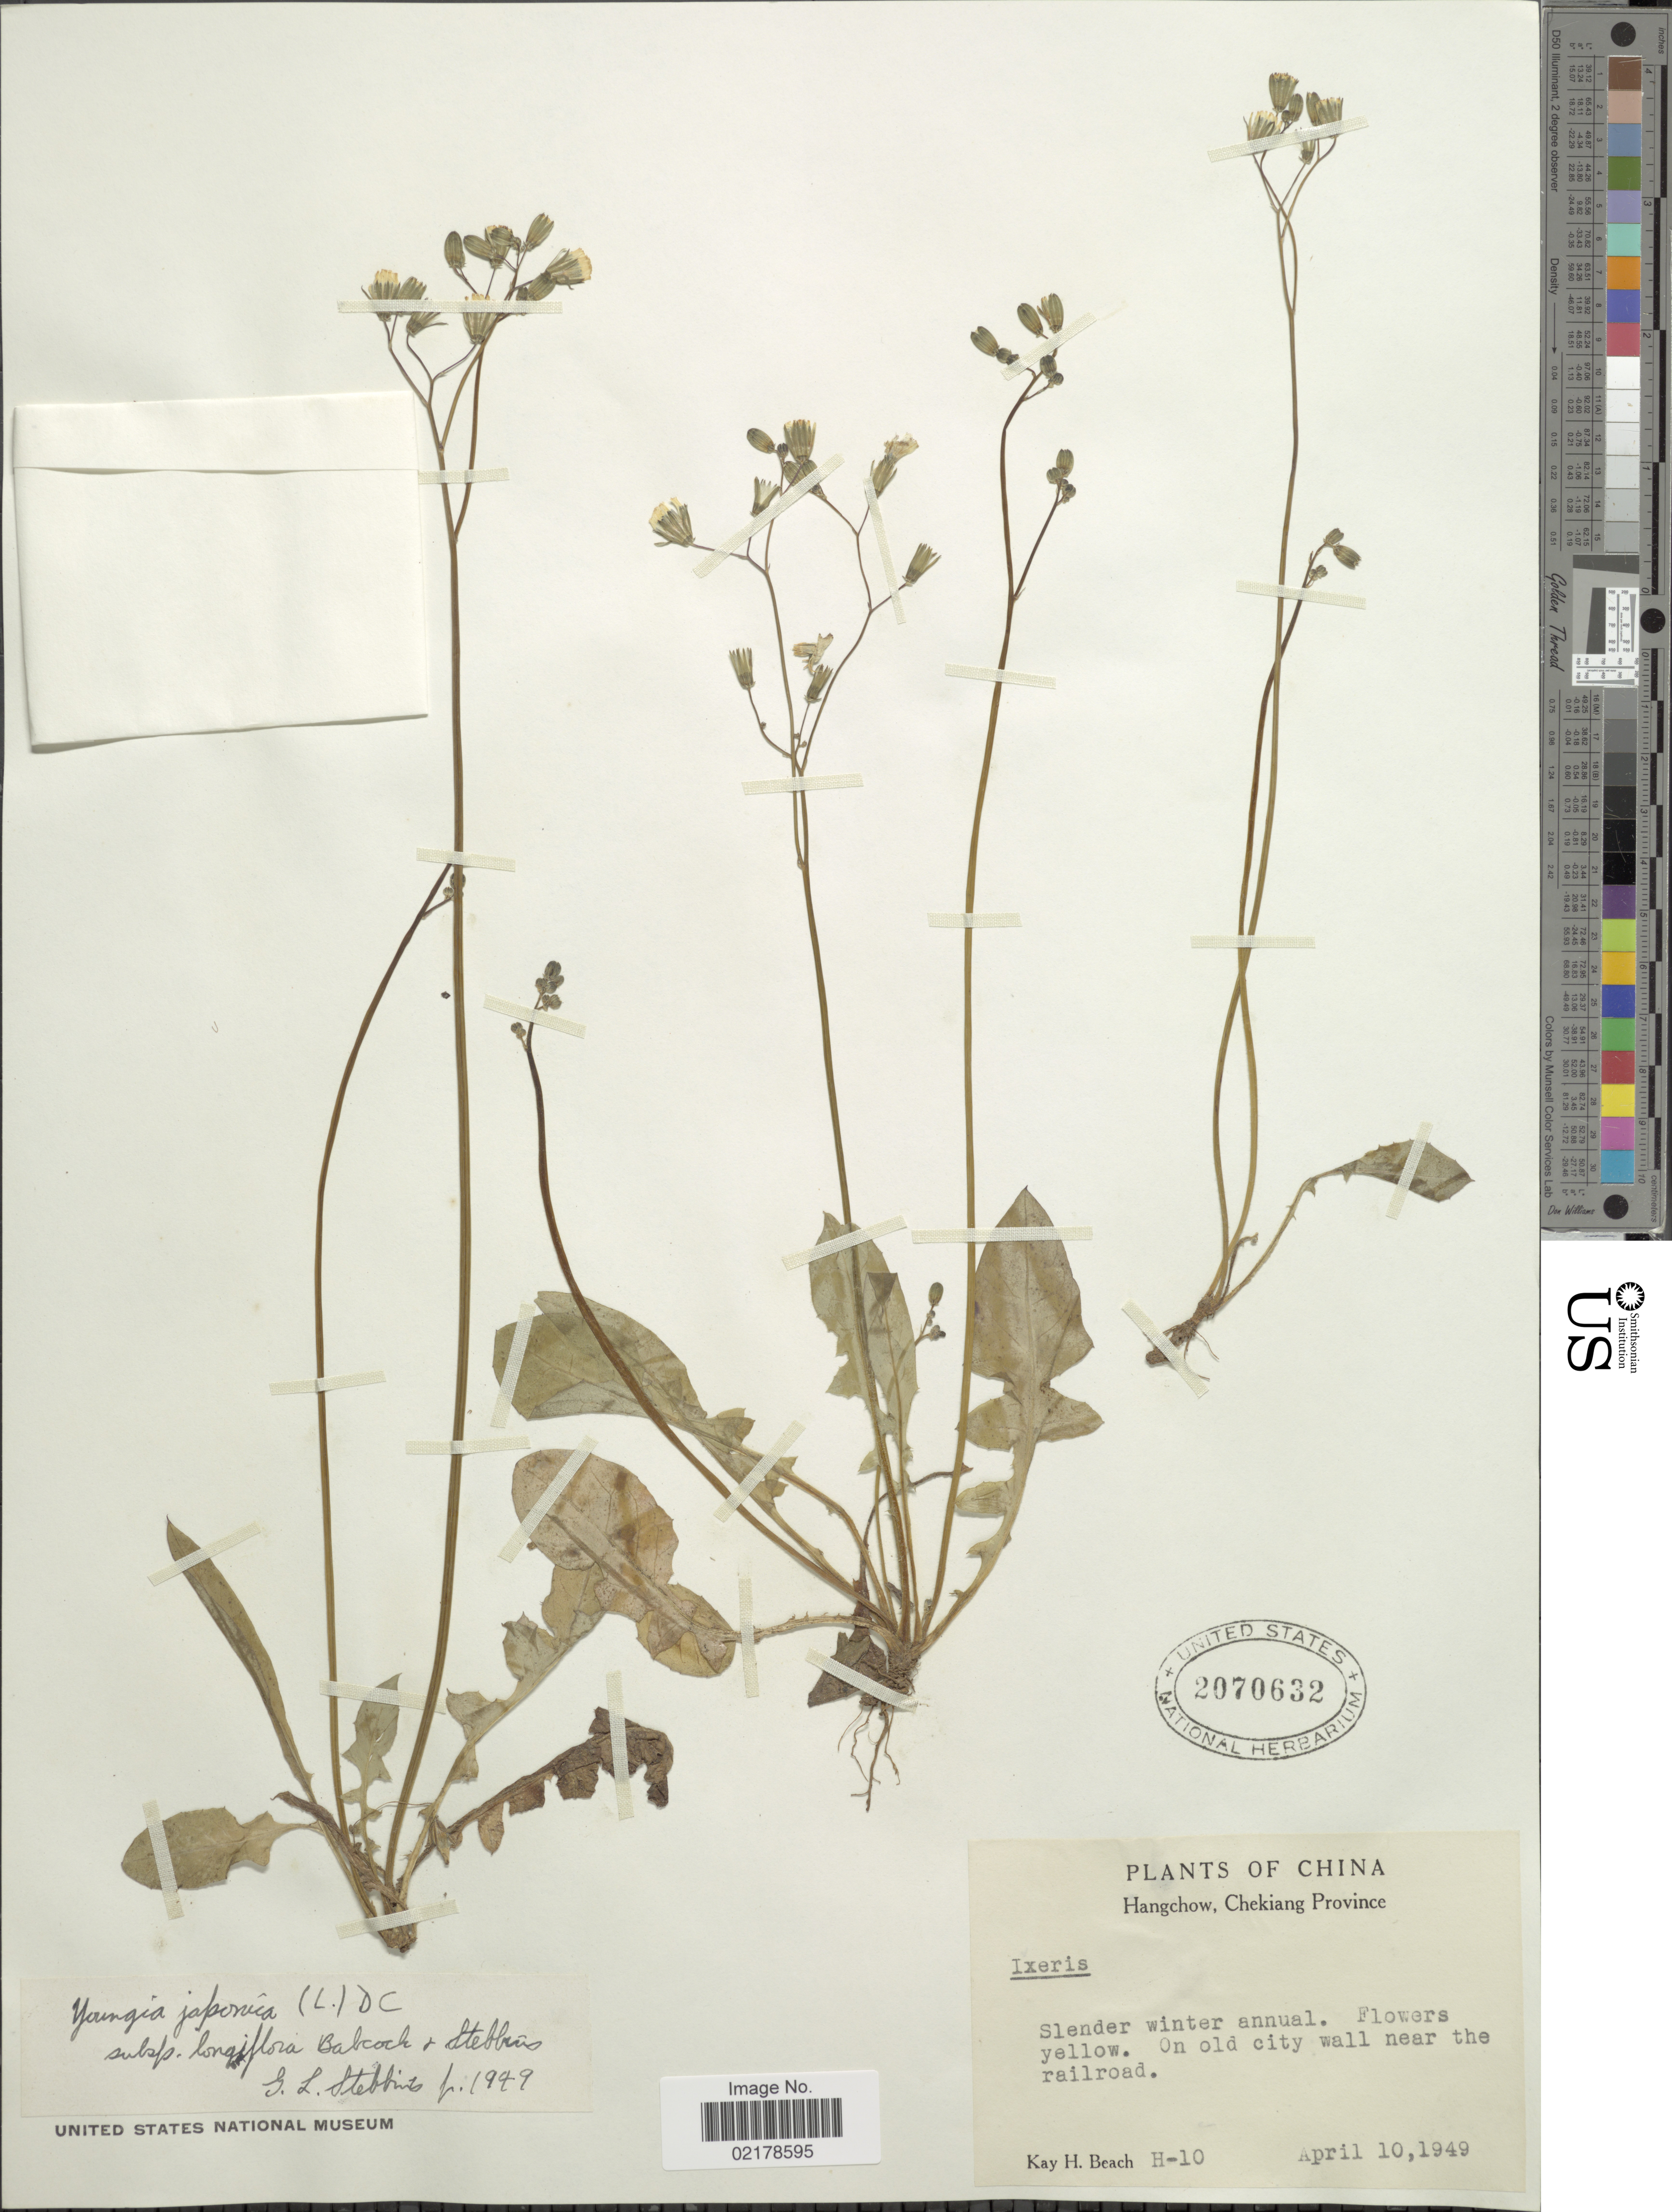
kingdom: Plantae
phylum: Tracheophyta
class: Magnoliopsida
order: Asterales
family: Asteraceae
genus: Youngia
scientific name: Youngia japonica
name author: (L.) DC.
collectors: K. H. Beach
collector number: H-10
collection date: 1949-04-10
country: China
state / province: Zhejiang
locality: Hangchow, Chekiang Proivnce, On old city wall near the the railroad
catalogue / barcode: US 2070632